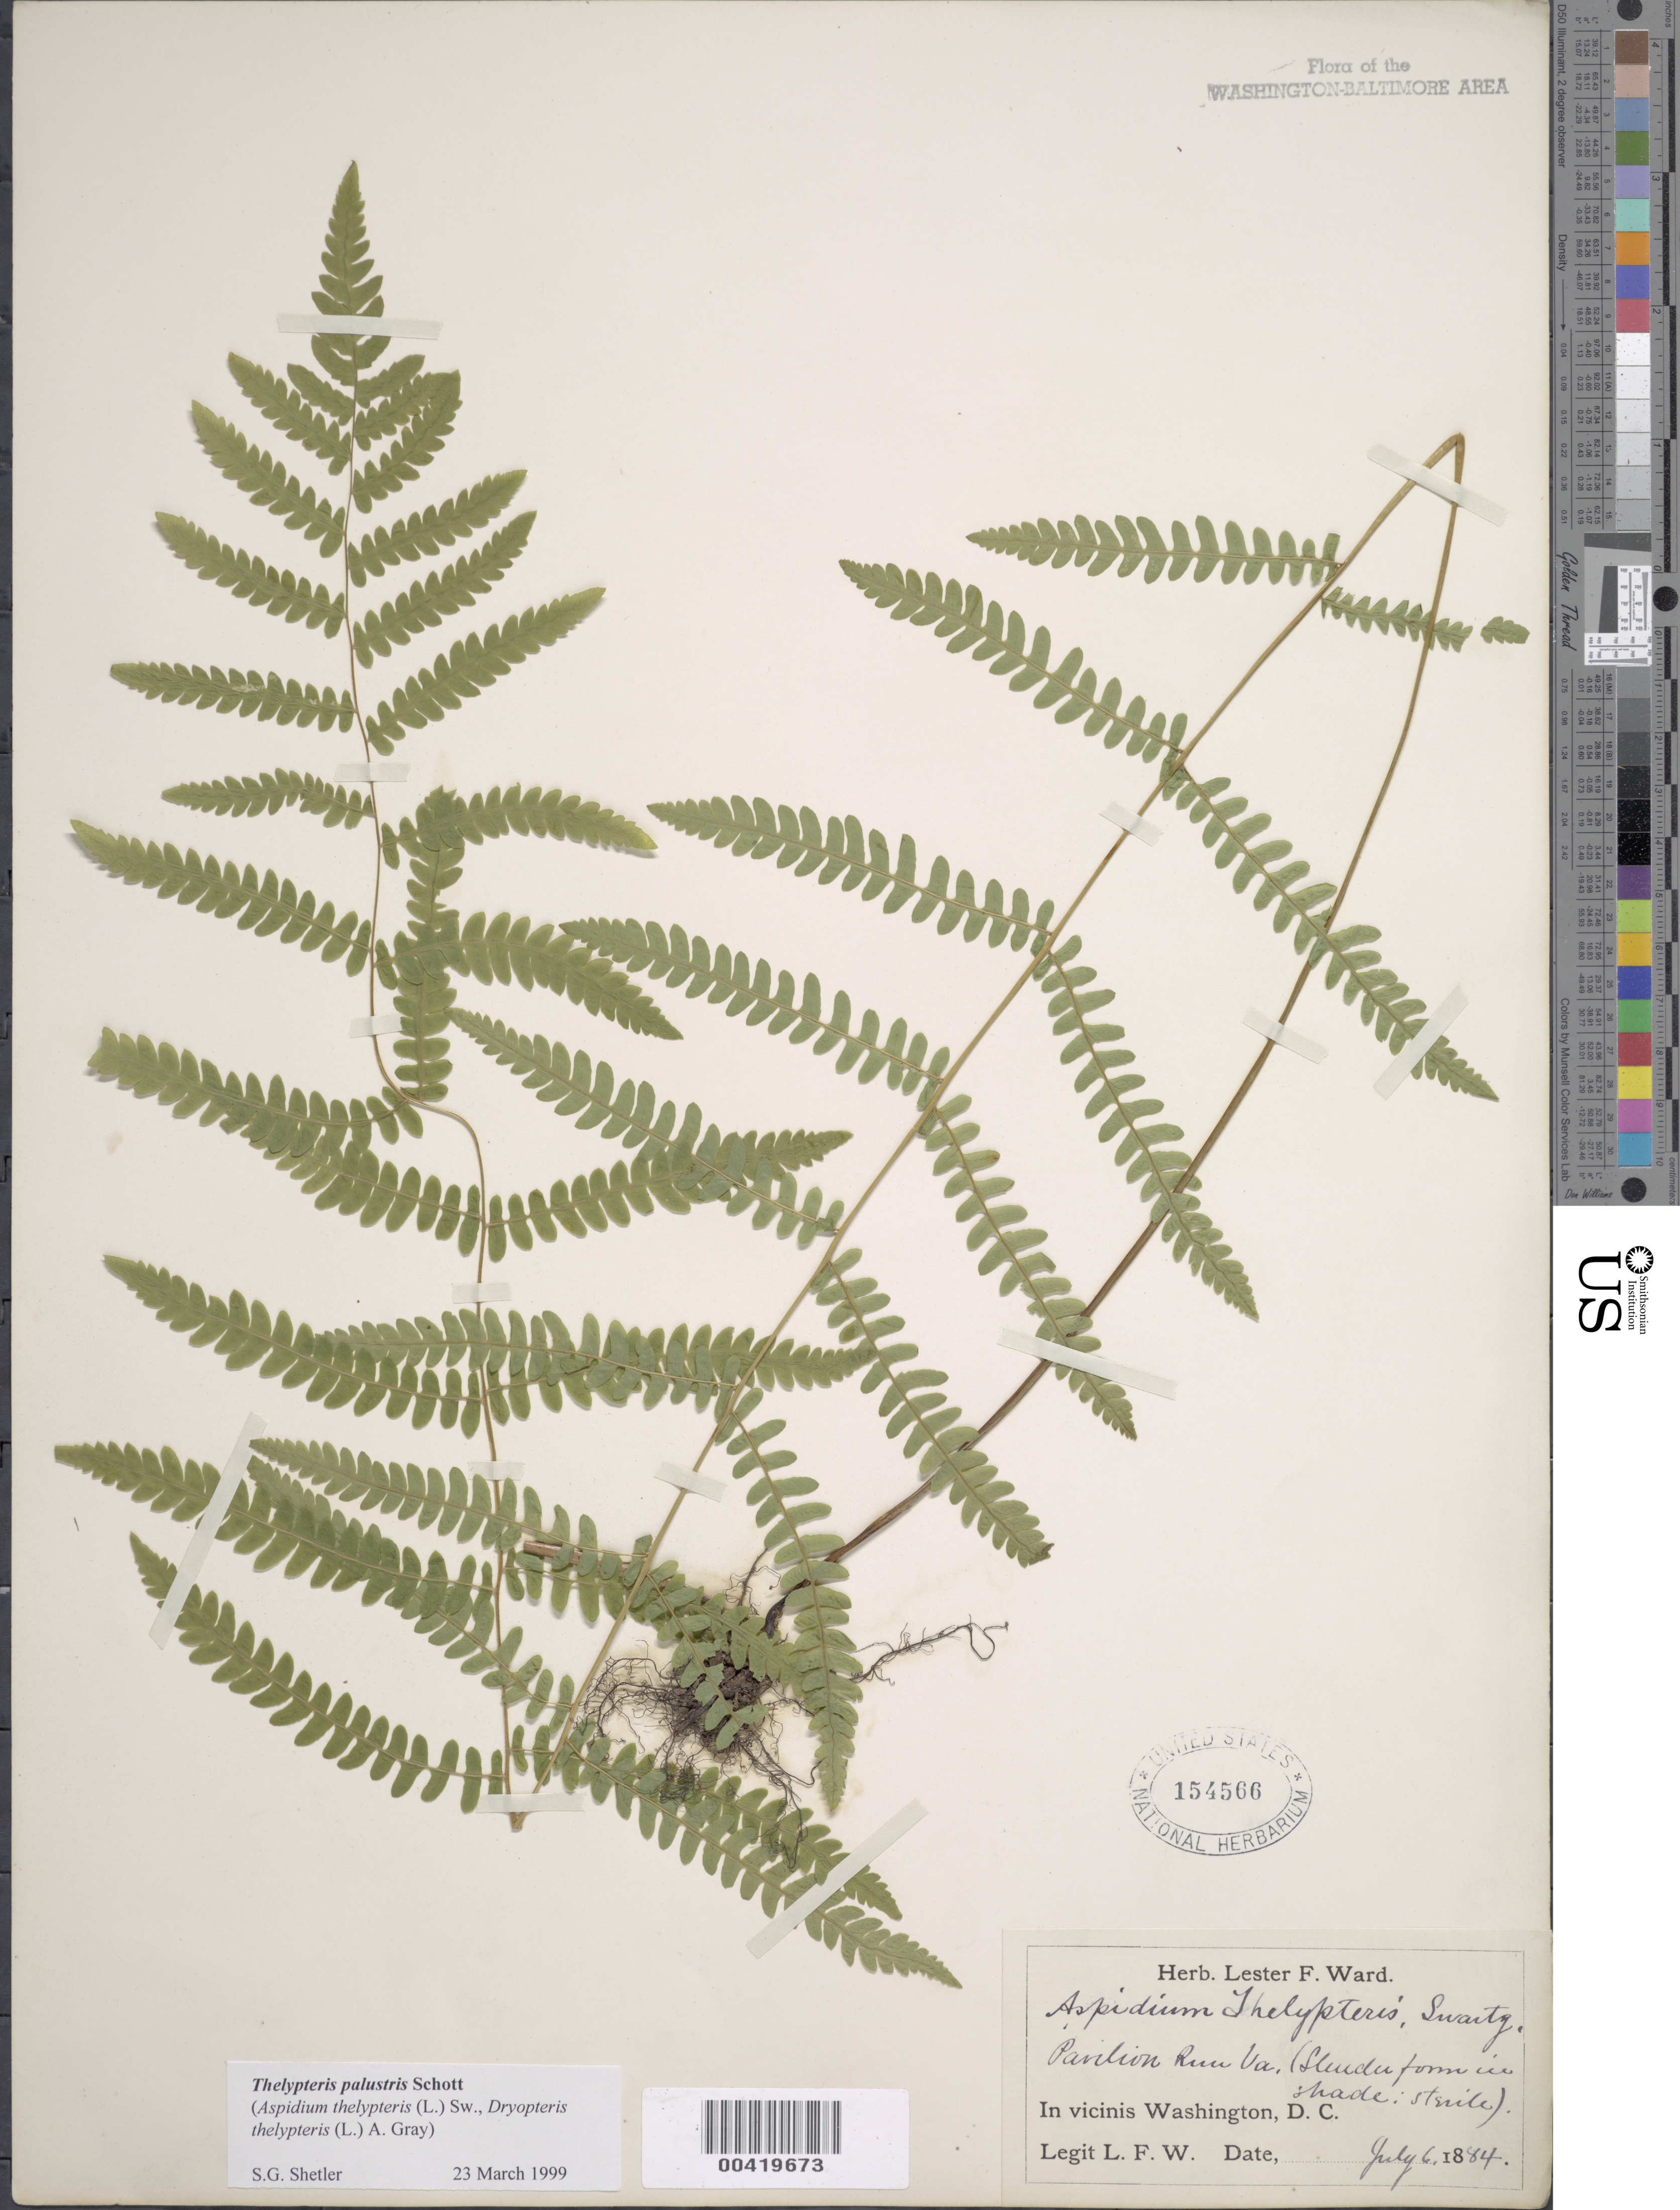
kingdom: Plantae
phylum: Tracheophyta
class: Polypodiopsida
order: Polypodiales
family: Thelypteridaceae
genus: Thelypteris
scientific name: Thelypteris palustris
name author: (Salisb.) Schott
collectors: L. F. Ward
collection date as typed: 06 Jul 1884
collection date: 1884-07-06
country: United States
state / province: Virginia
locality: Pavilion Run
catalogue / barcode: US 154566